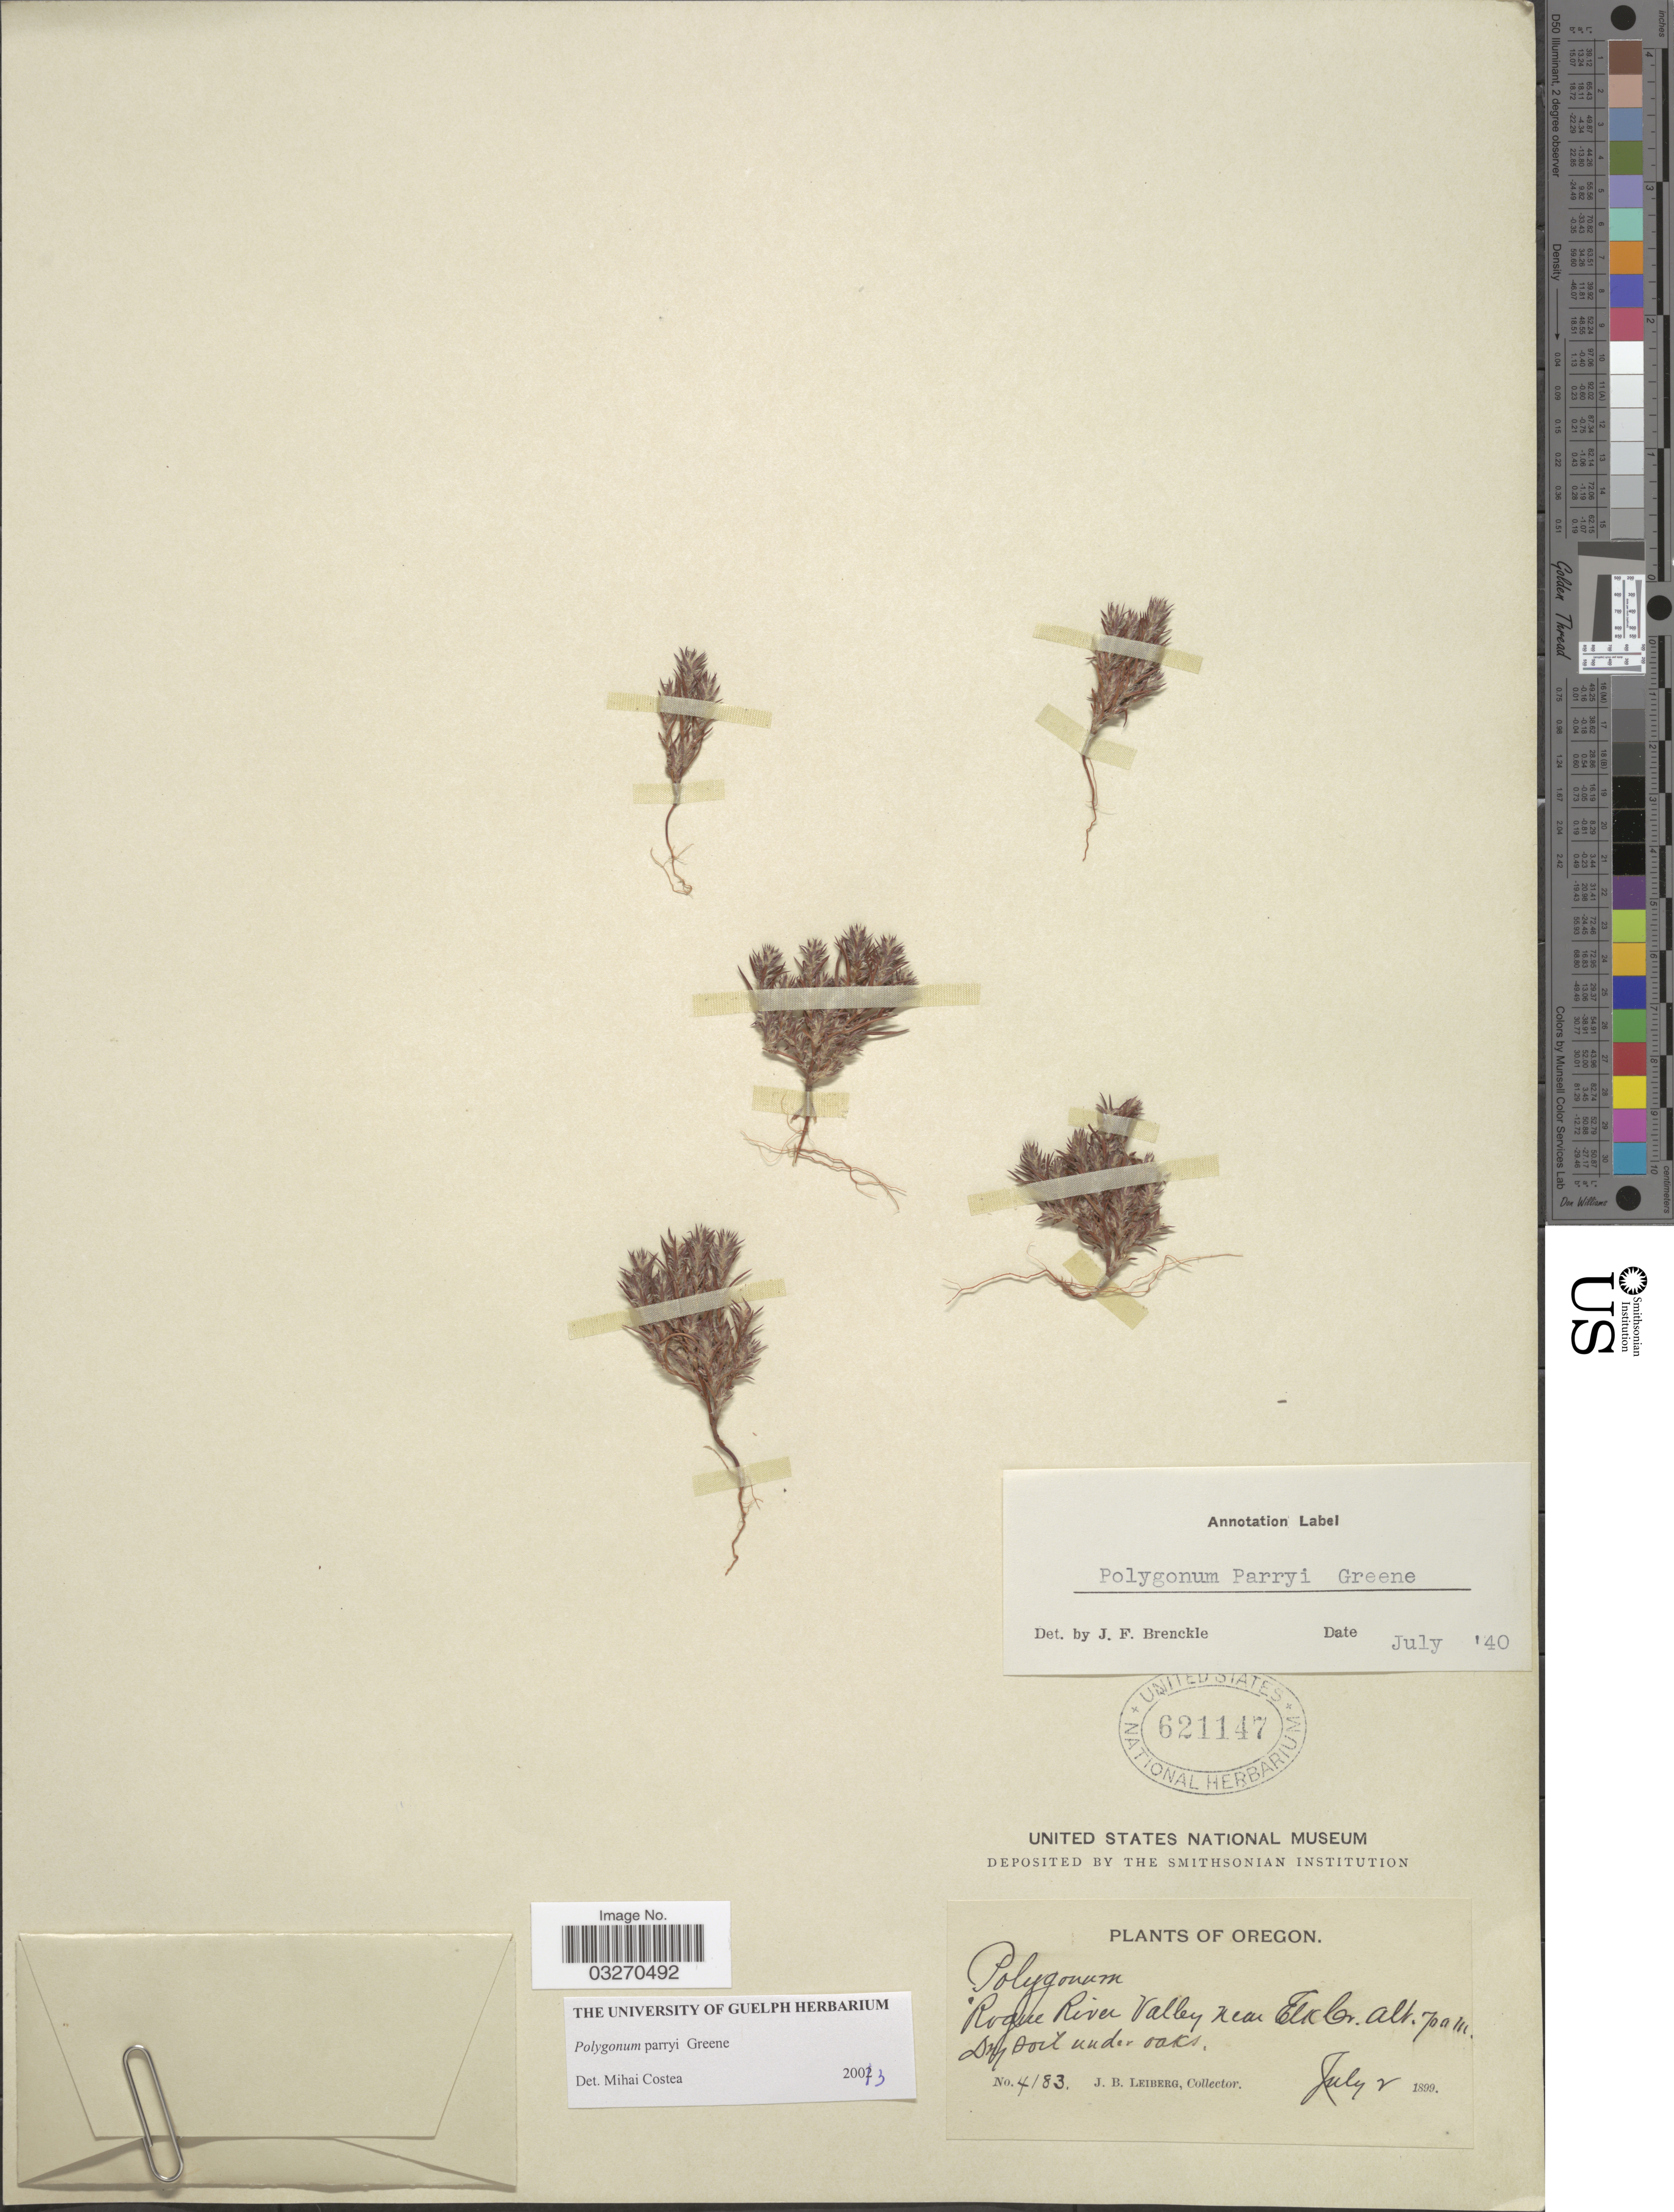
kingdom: Plantae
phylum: Tracheophyta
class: Magnoliopsida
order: Caryophyllales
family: Polygonaceae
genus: Polygonum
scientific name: Polygonum parryi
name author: Greene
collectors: J. B. Leiberg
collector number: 4183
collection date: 1899-07-02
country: United States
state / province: Oregon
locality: Rogue River Valley near Elk Cr.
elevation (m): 700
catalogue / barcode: US 621147